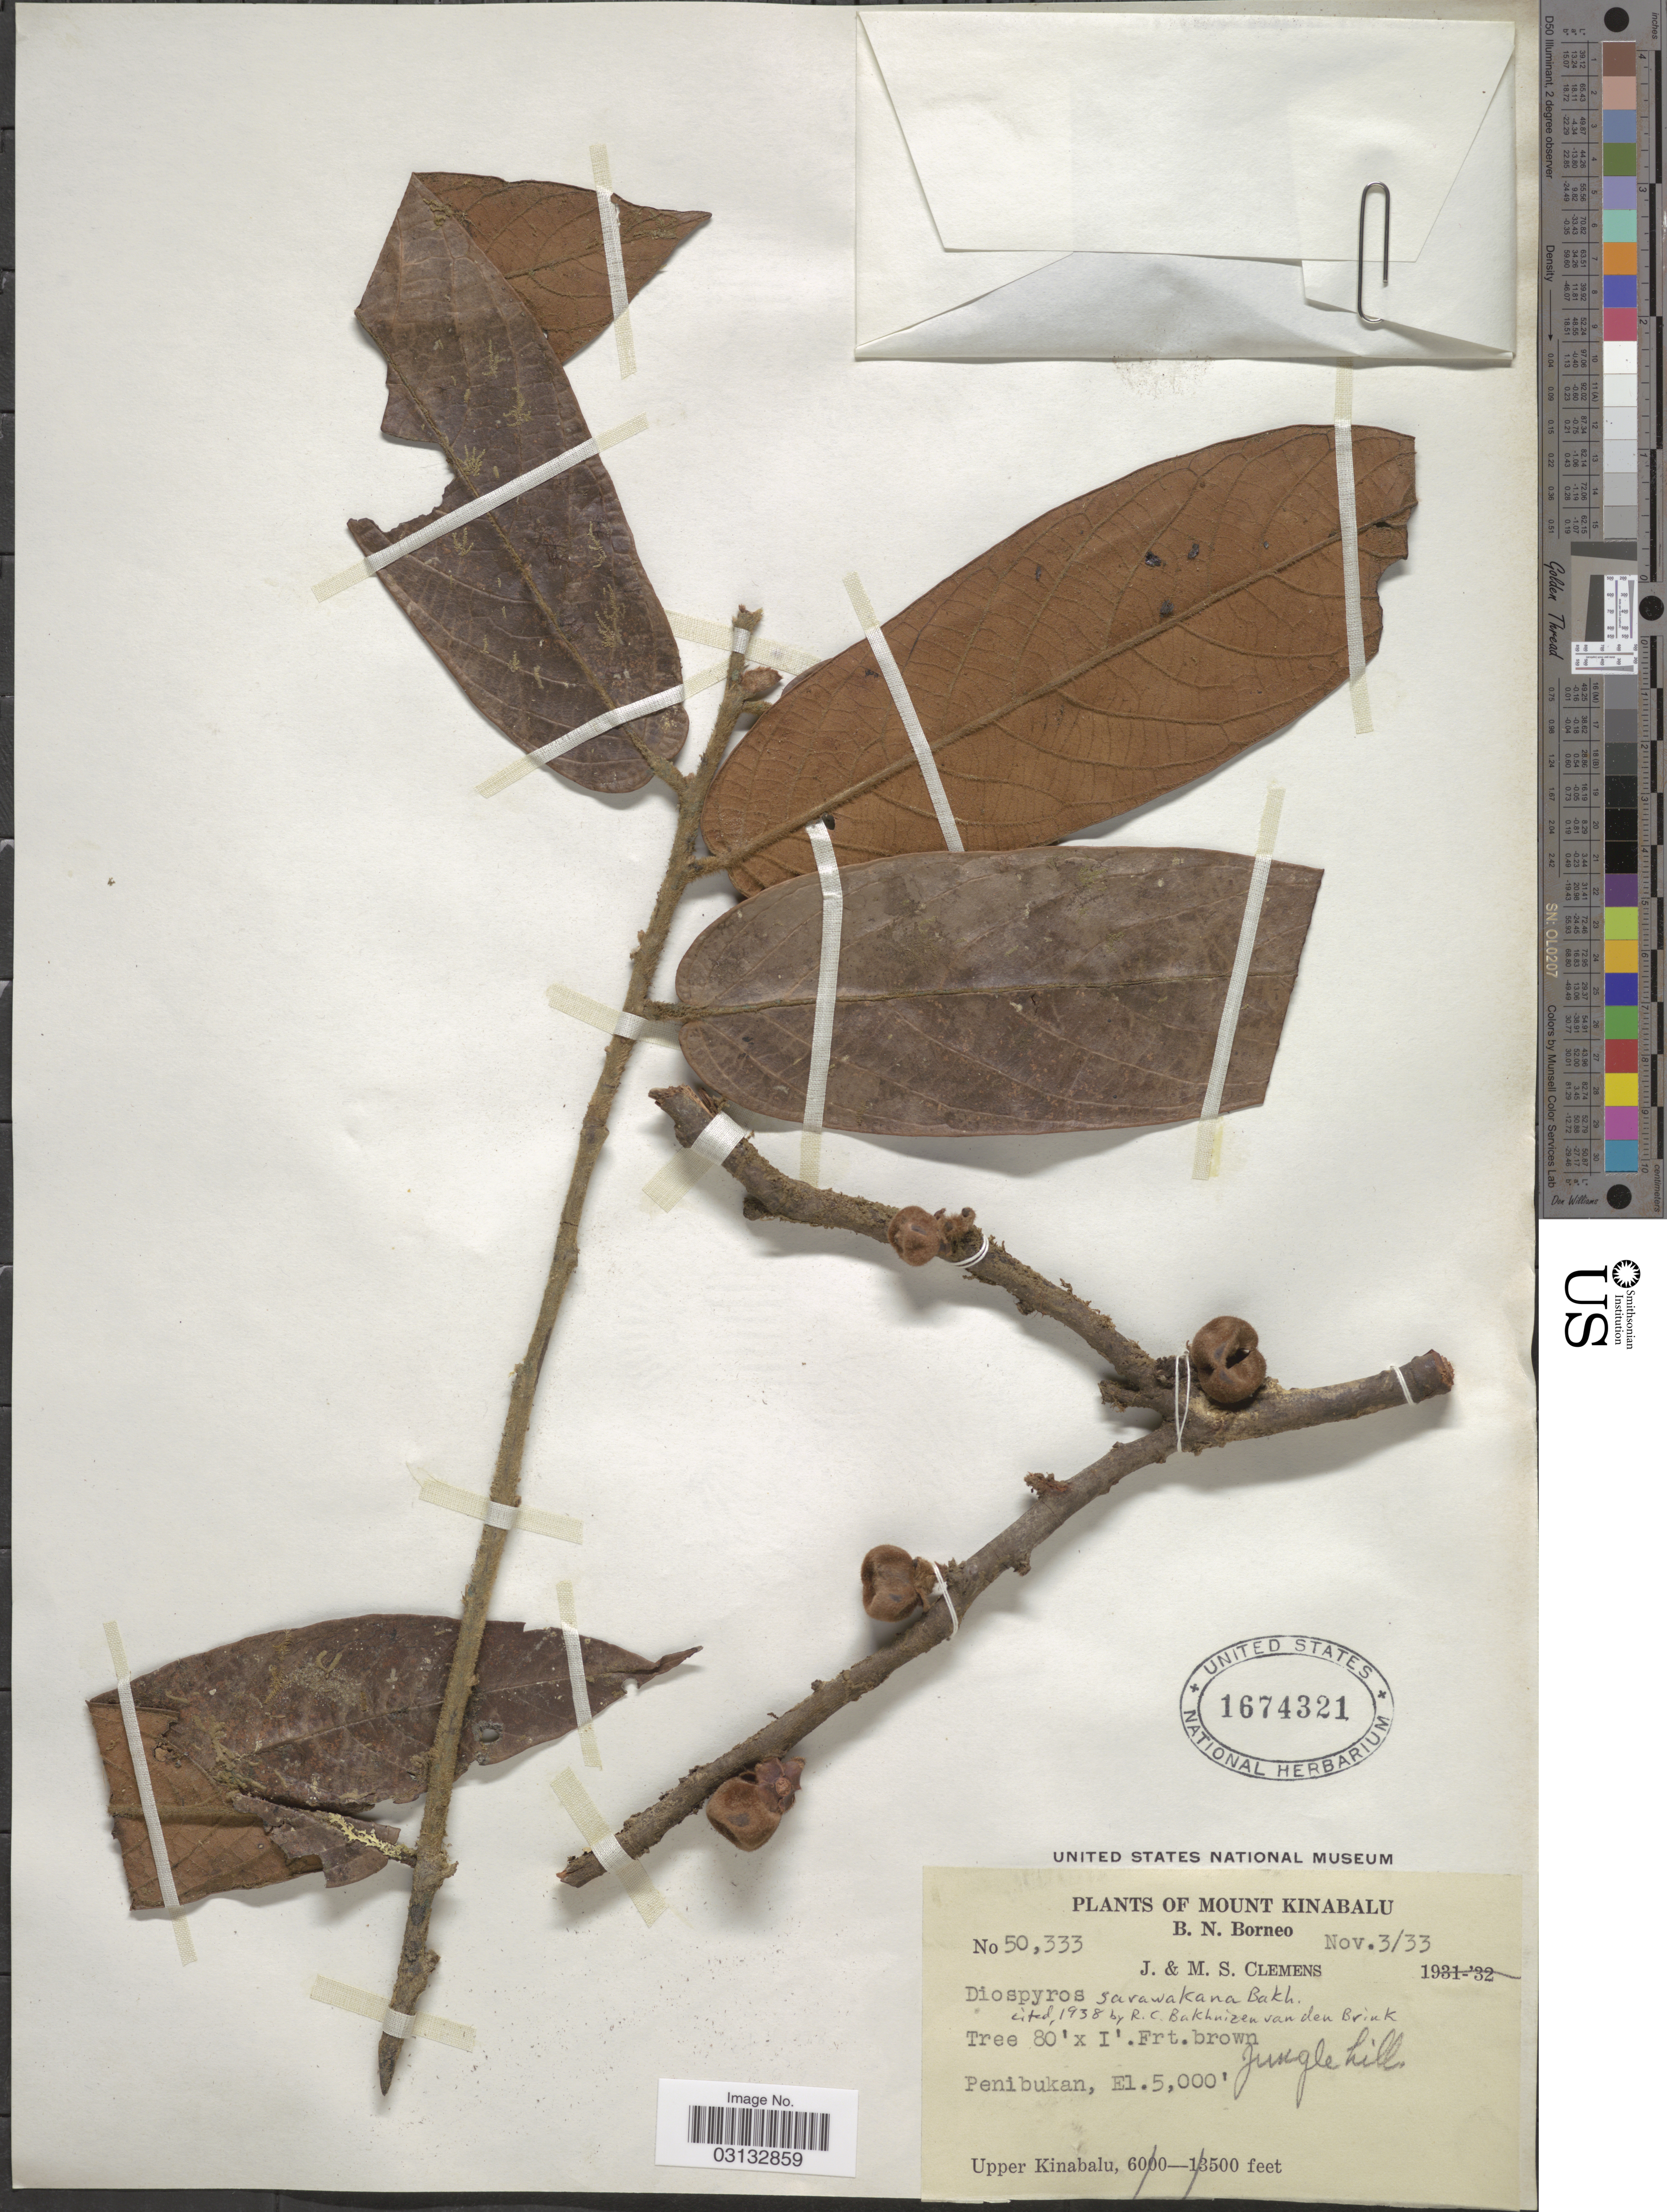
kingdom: Plantae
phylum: Tracheophyta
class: Magnoliopsida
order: Ericales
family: Ebenaceae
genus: Diospyros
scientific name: Diospyros sarawakana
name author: Bakh.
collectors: J. Clemens & M. S. Clemens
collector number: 50333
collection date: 1933-11-03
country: Malaysia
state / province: Sabah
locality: Mount Kinabalu, B.N. Borneo, Penibukan. Jungle hills.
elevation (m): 1524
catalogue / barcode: US 1674321